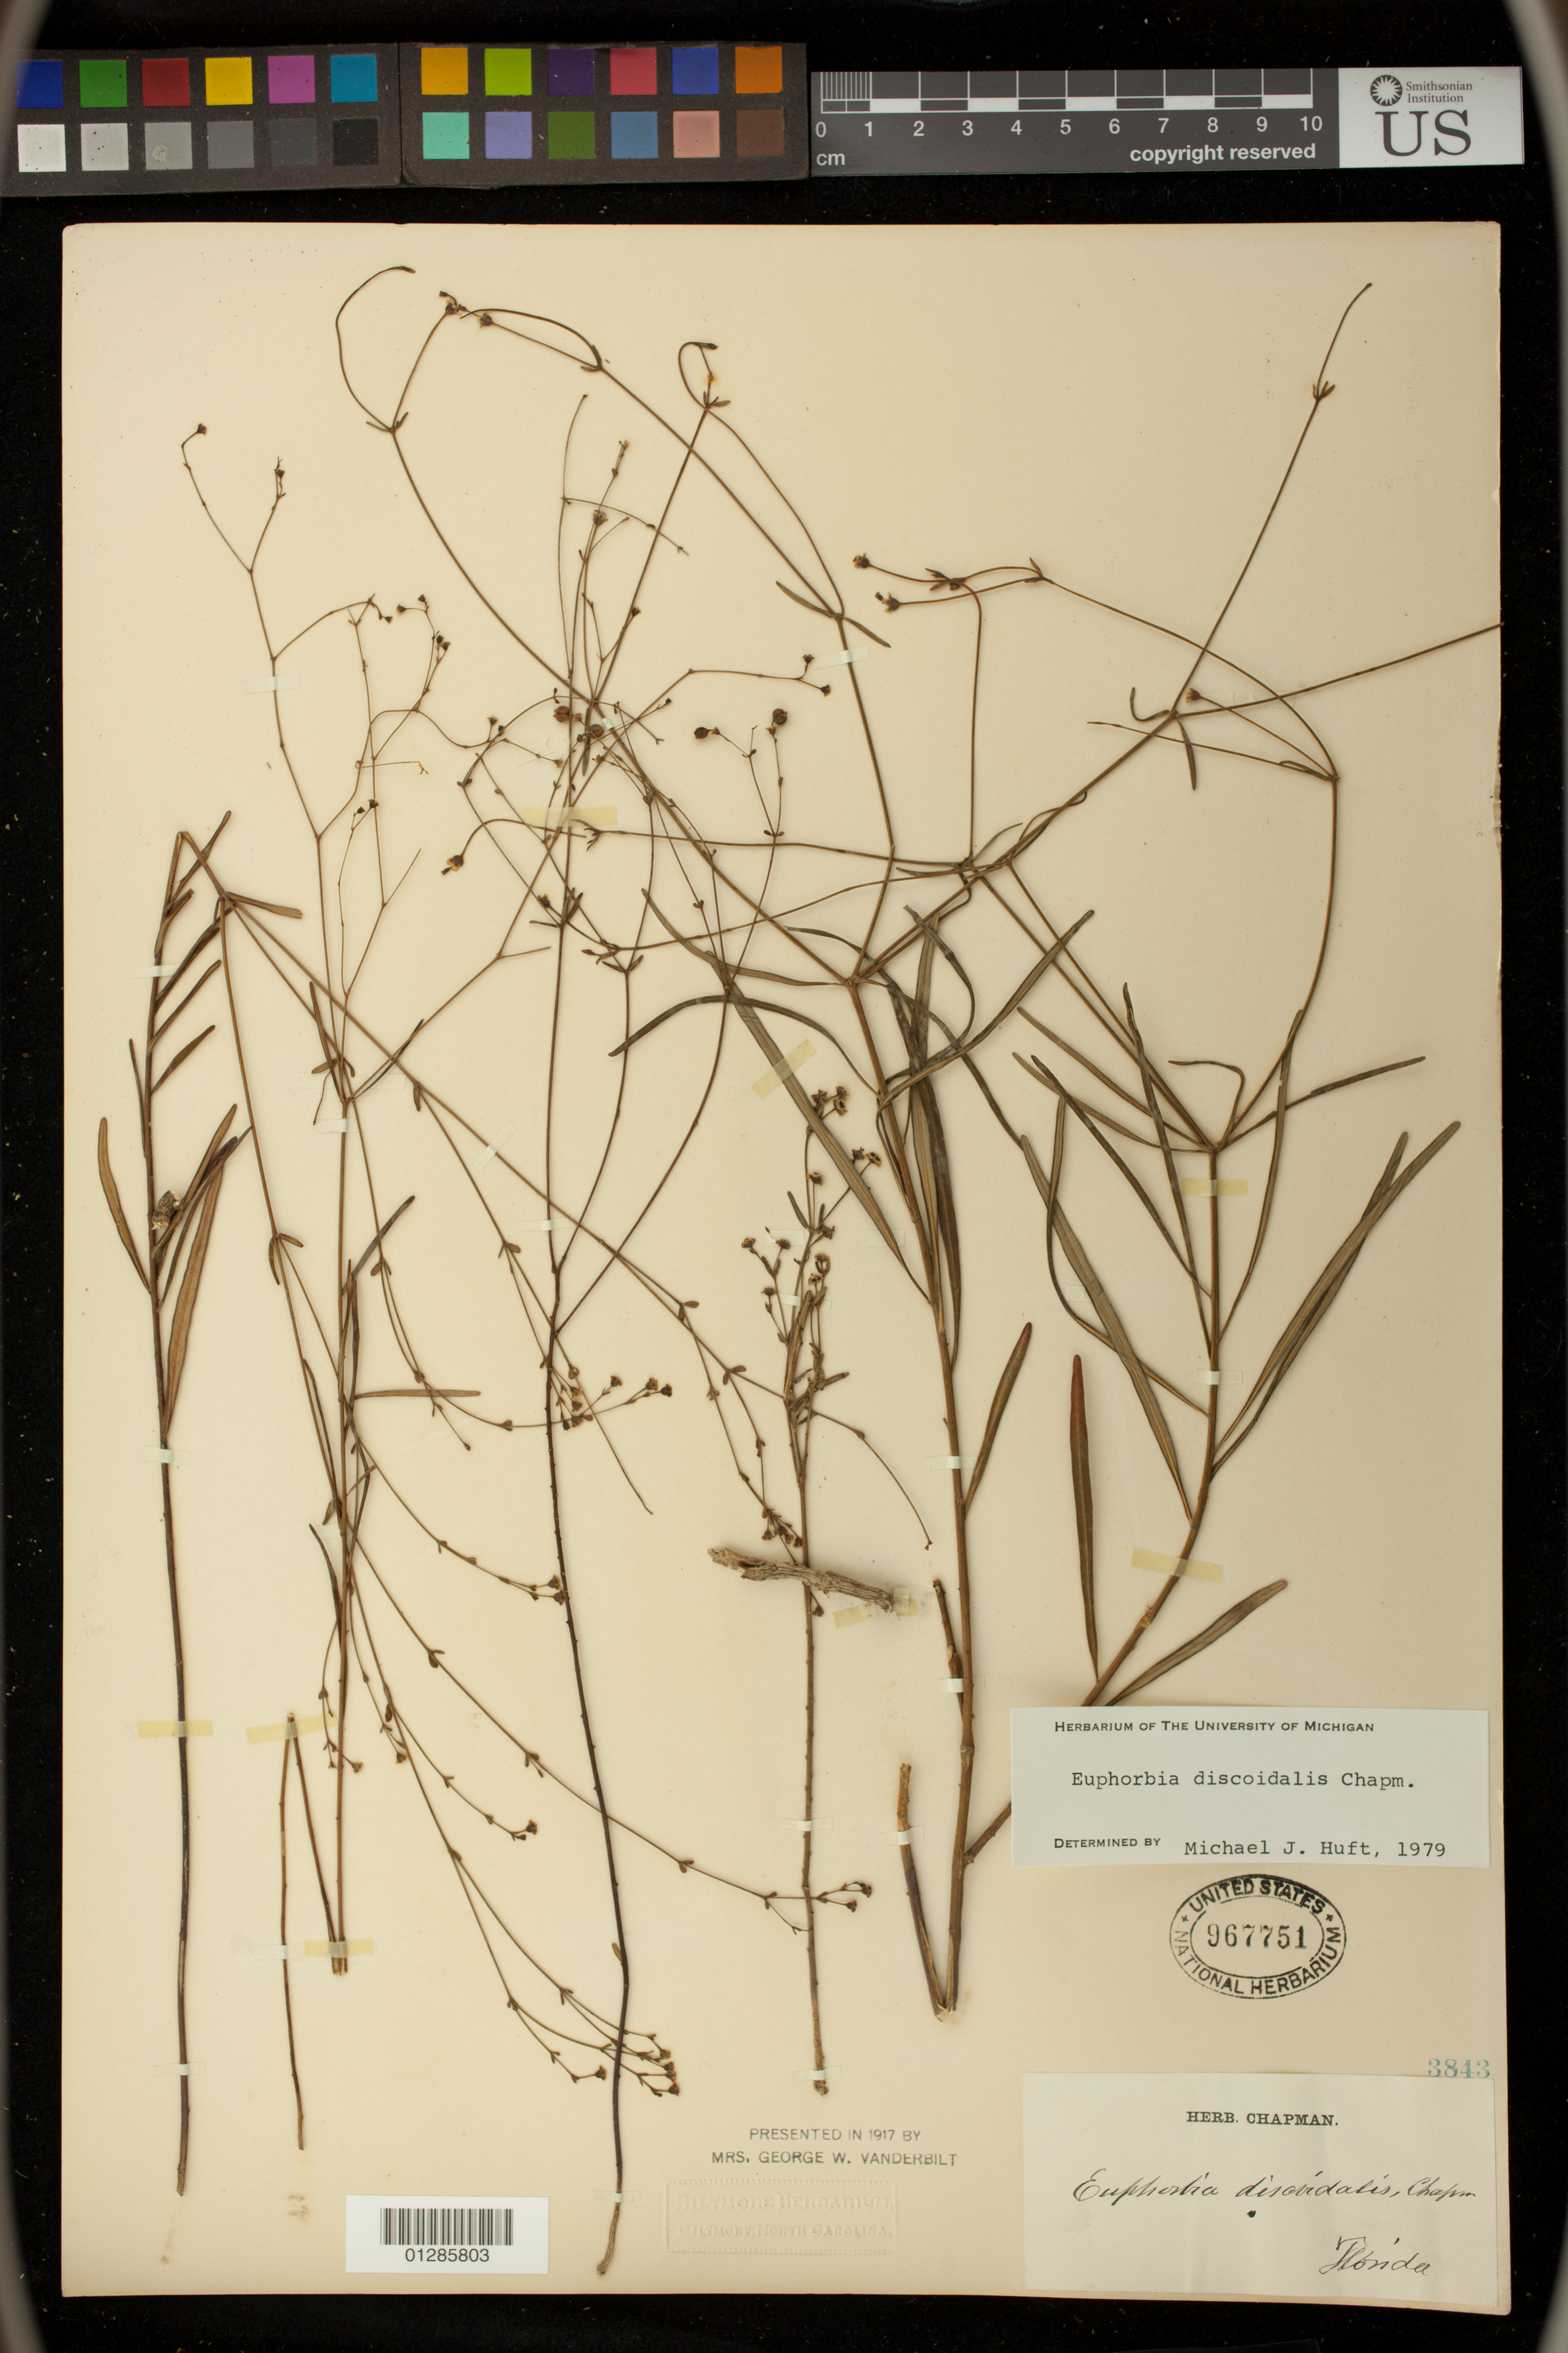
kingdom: Plantae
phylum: Tracheophyta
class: Magnoliopsida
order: Malpighiales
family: Euphorbiaceae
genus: Euphorbia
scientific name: Euphorbia discoidalis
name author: Chapm.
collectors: A. W. Chapman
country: United States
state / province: Florida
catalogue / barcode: US 967751